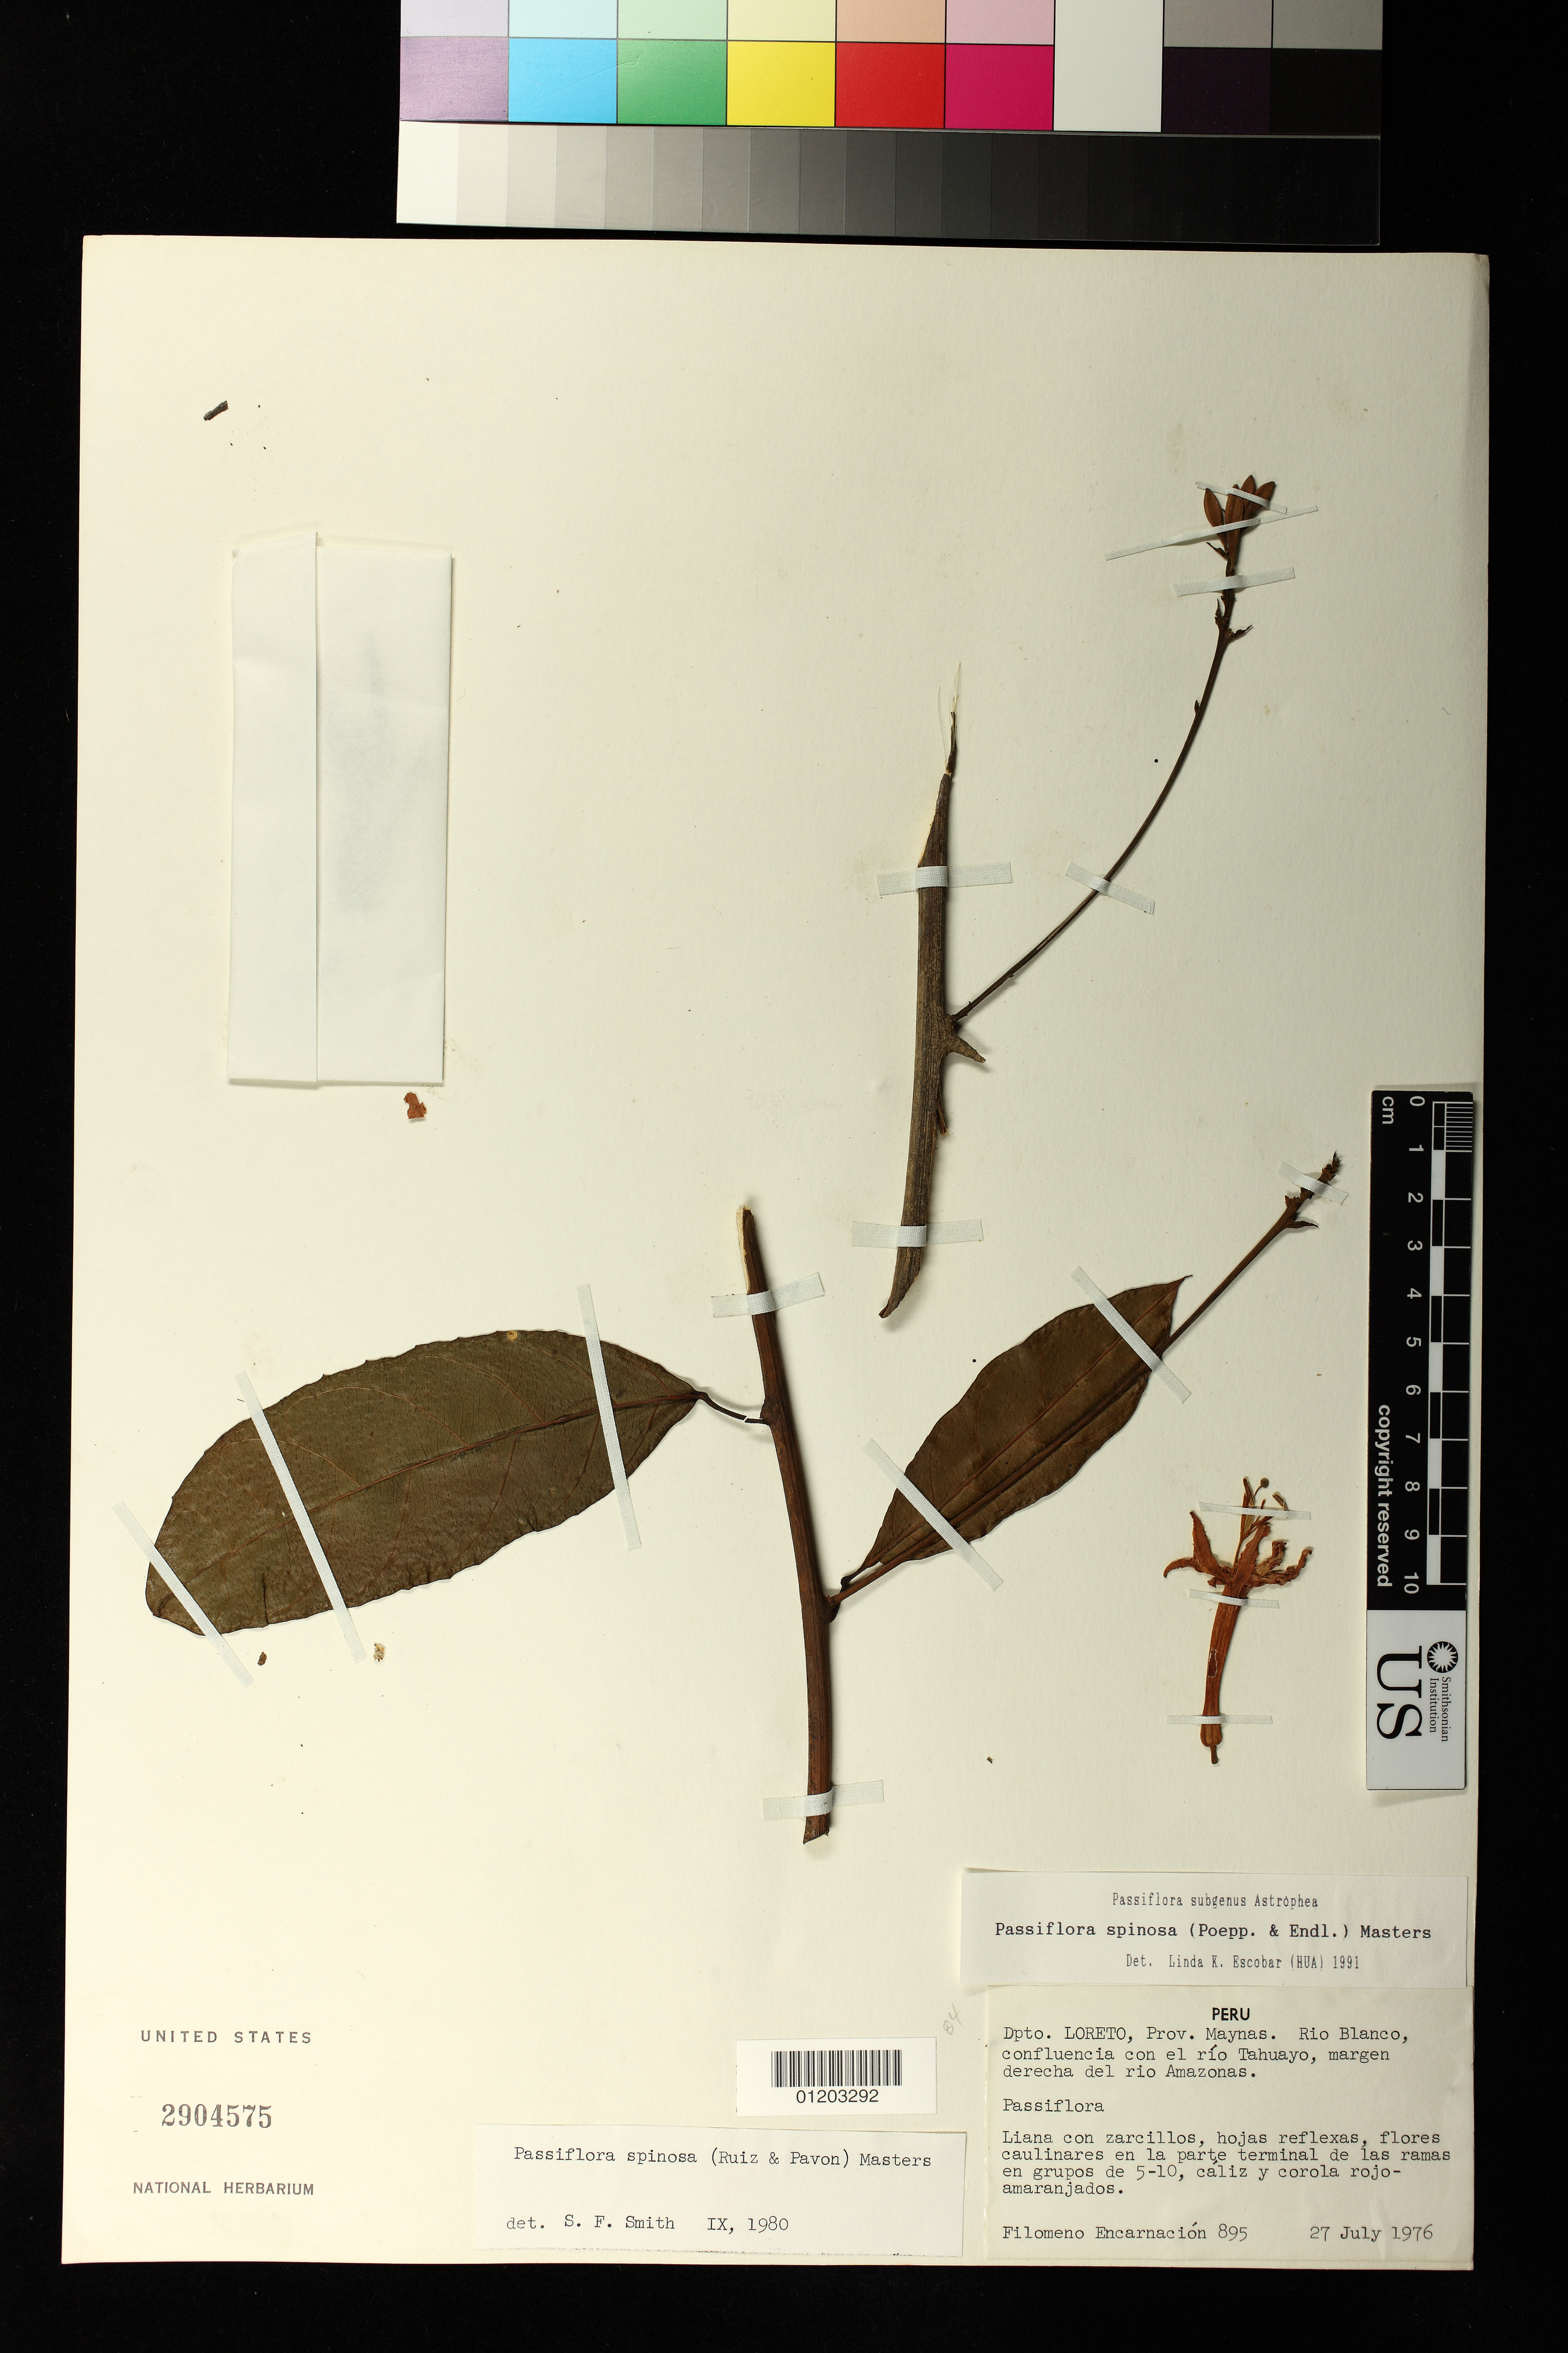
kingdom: Plantae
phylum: Tracheophyta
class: Magnoliopsida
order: Malpighiales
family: Passifloraceae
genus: Passiflora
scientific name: Passiflora spinosa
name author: (Poepp. & Endl.) Mast.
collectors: F. Encarnación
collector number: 895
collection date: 1976-07-27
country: Peru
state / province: Loreto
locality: Maynas, Iquitos. Rio Blanco, confluencia con el río Tahuayo, margen derecha del rio Amazonas.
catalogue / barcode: US 2904575